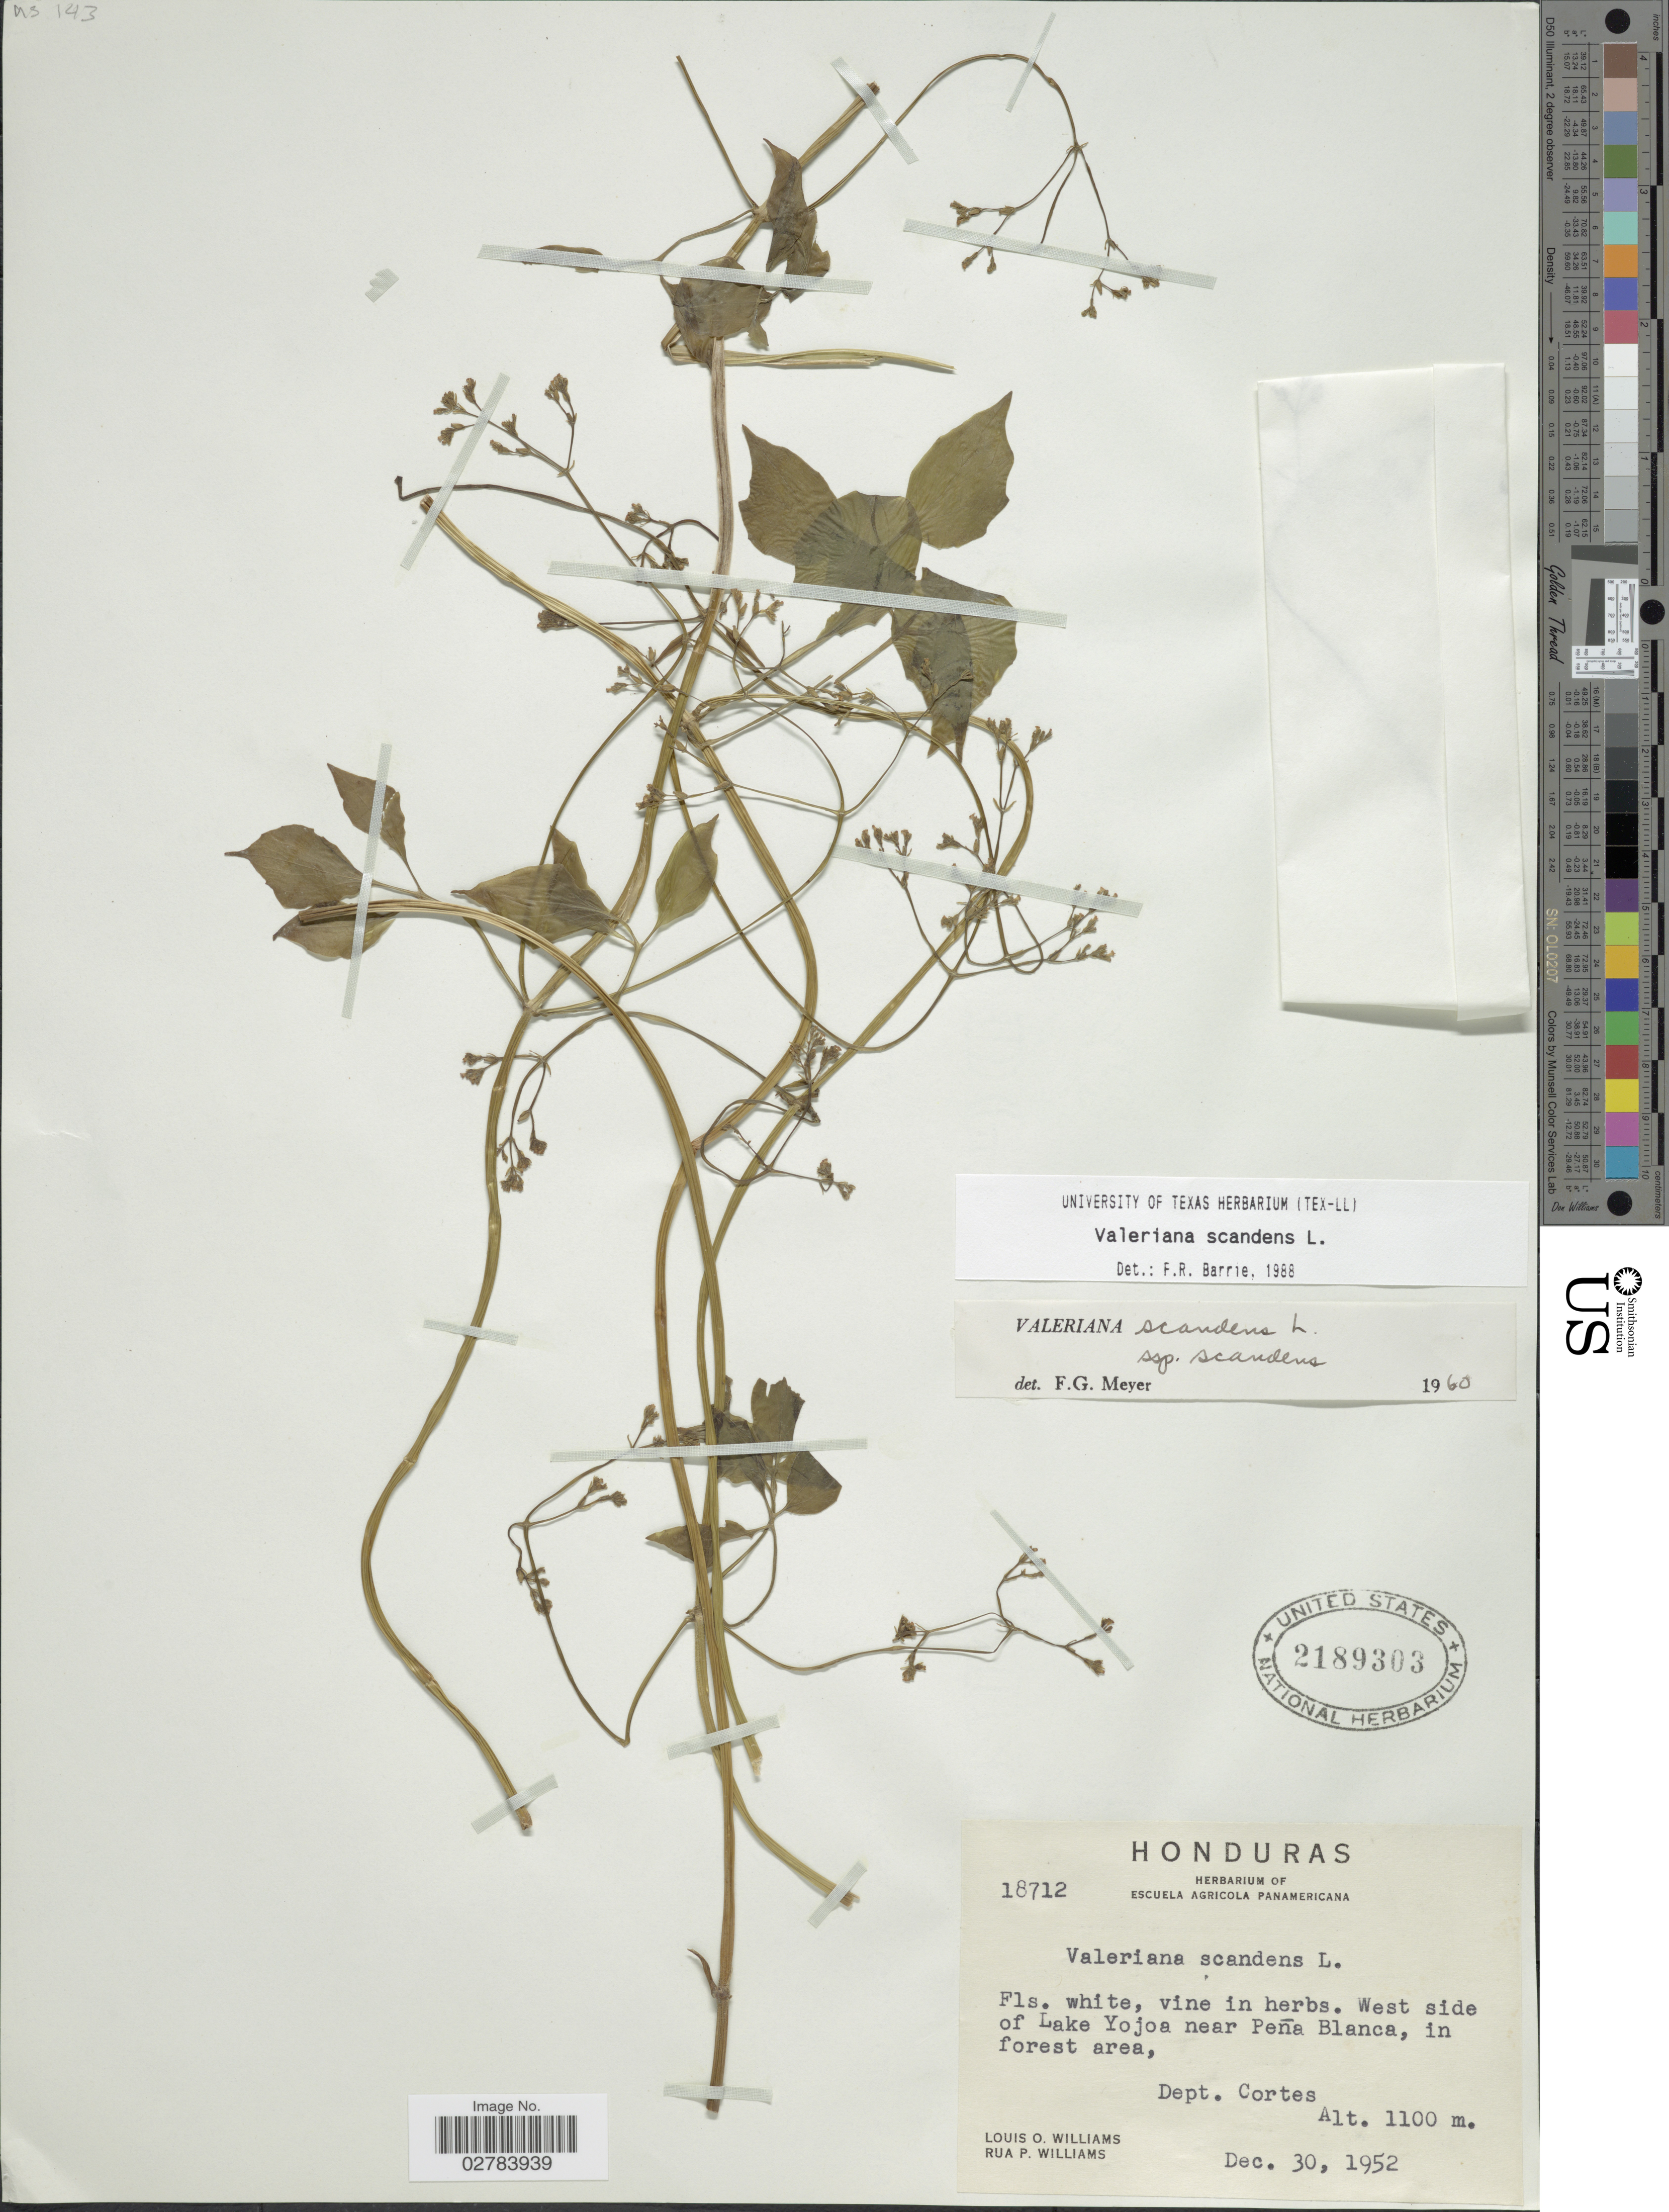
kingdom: Plantae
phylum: Tracheophyta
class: Magnoliopsida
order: Dipsacales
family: Caprifoliaceae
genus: Valeriana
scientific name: Valeriana scandens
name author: L.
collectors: L. O. Williams & R. P. Williams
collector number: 18712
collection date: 1952-12-30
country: Honduras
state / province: Cortés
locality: West side of Lake Yojoa near Pena Blanca, in forest area, Dept. Cortes.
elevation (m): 1100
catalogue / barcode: US 2189303